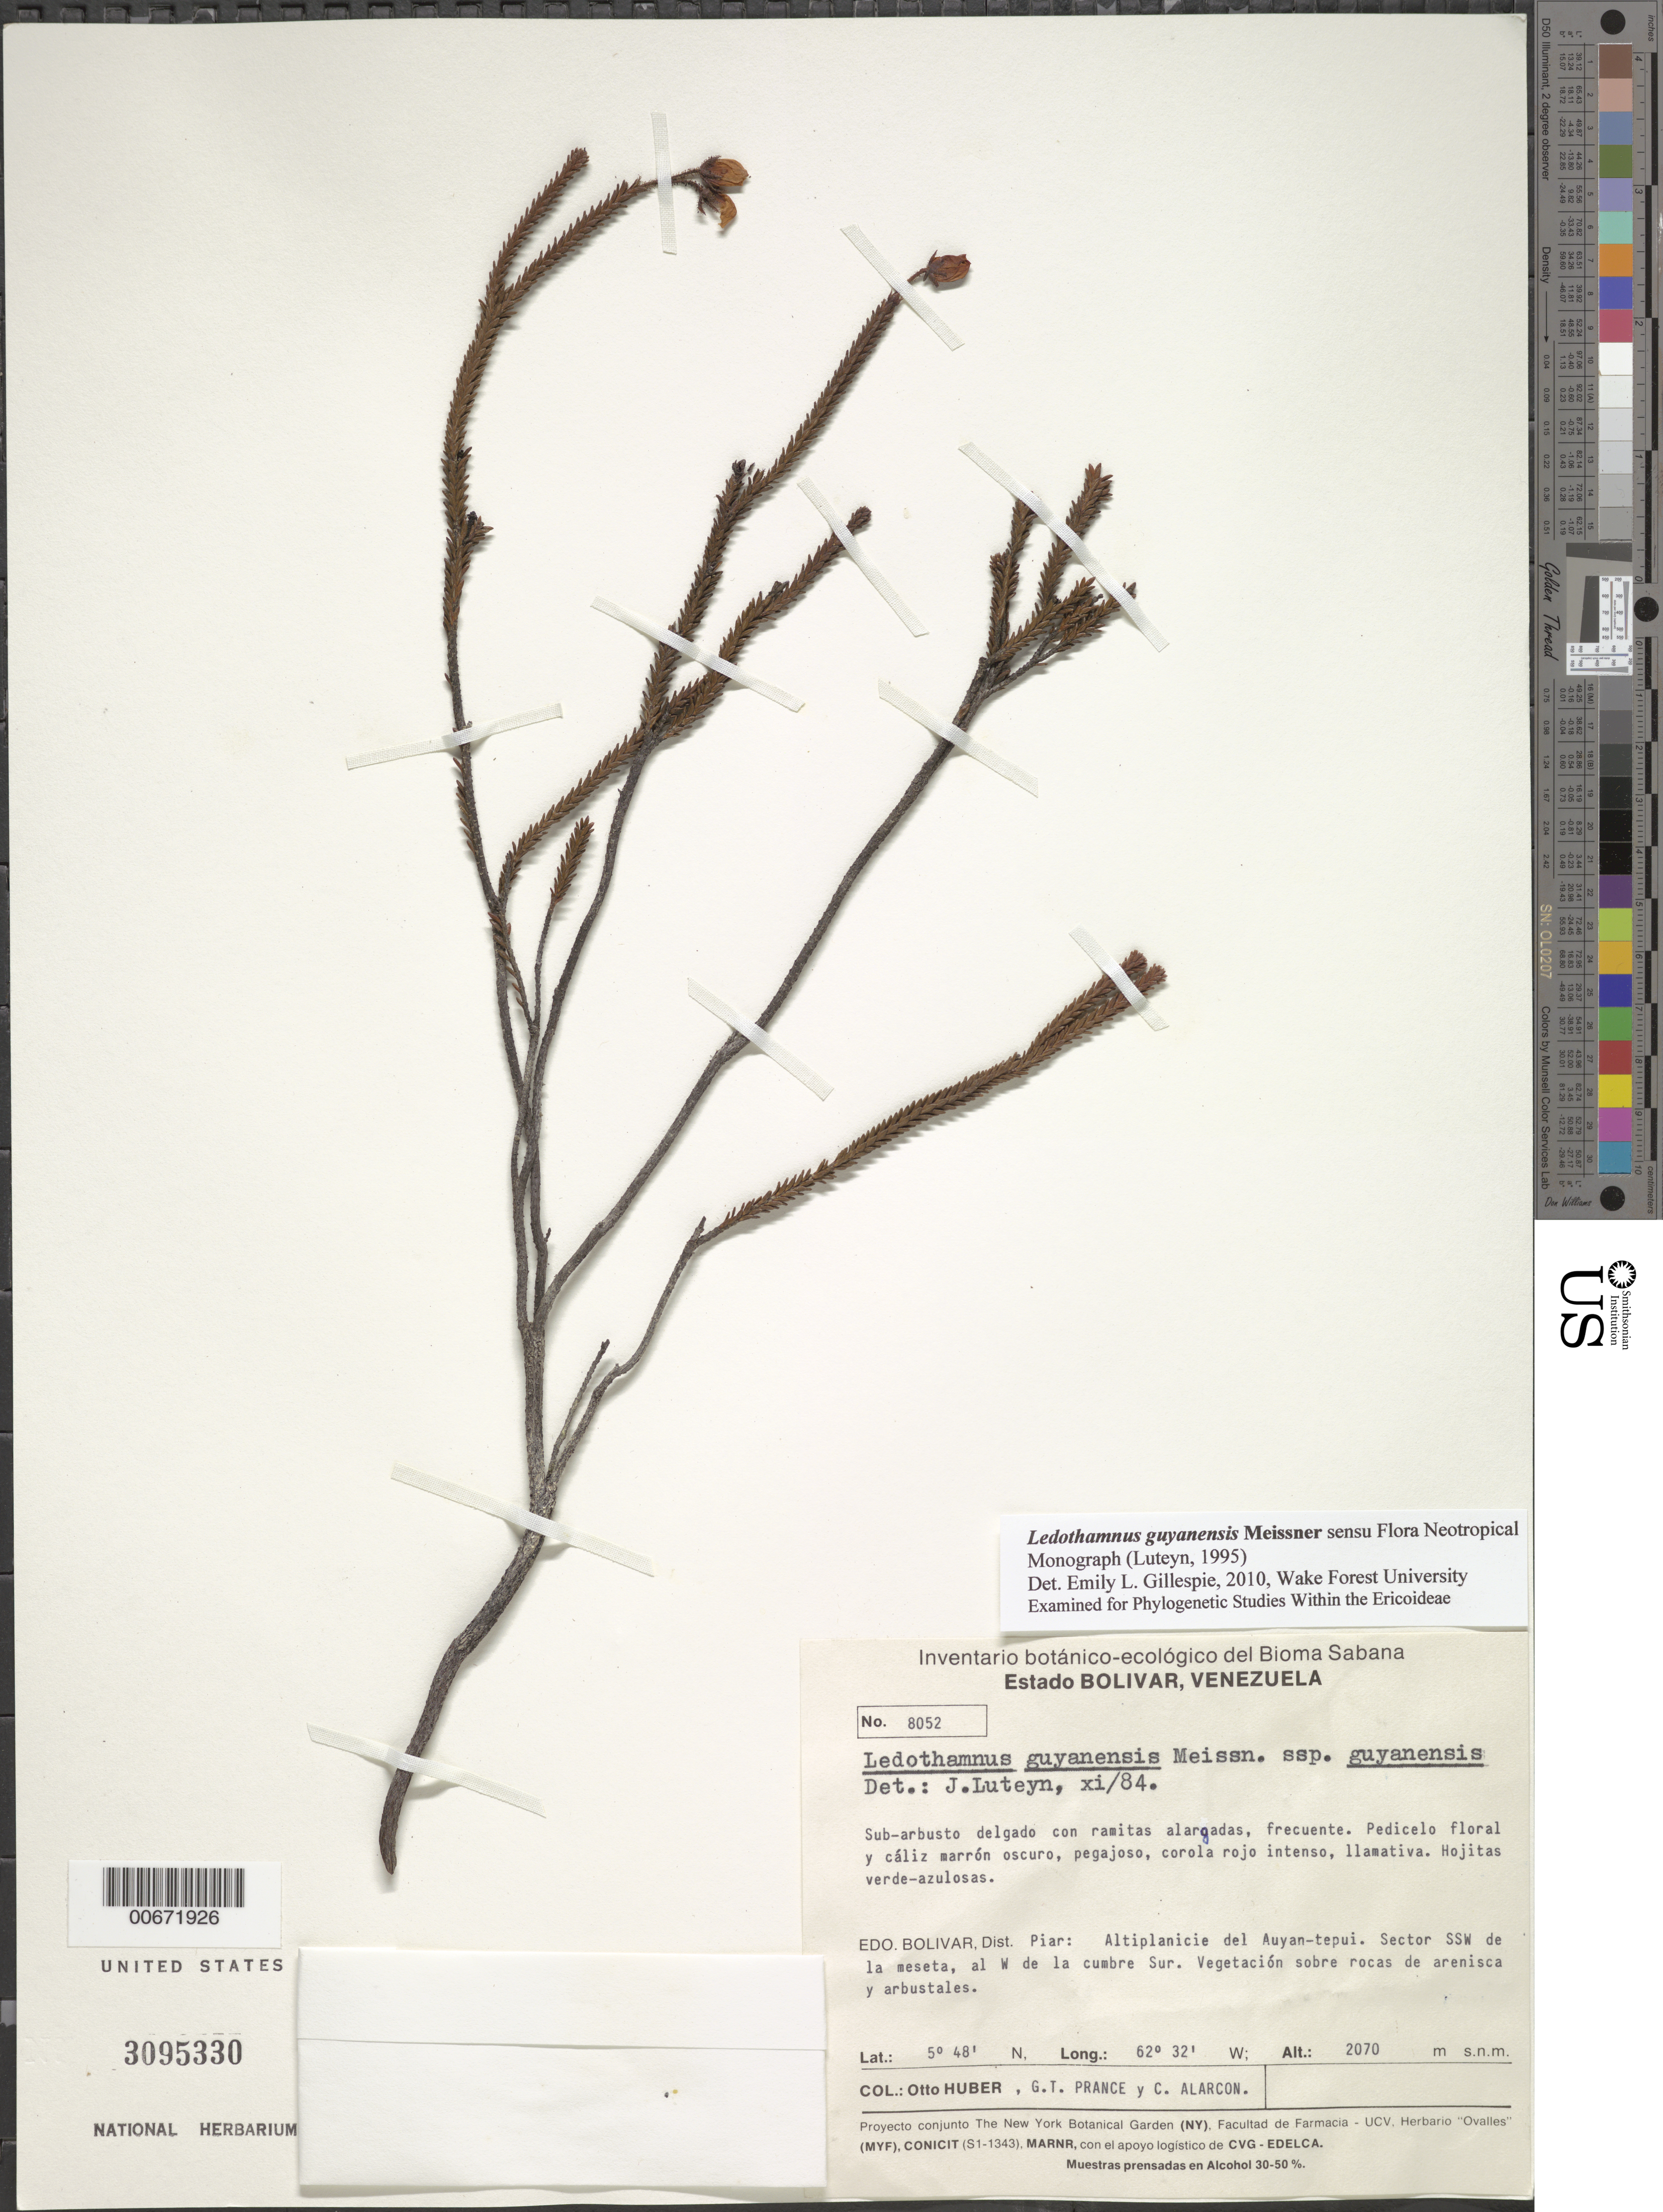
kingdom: Plantae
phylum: Tracheophyta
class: Magnoliopsida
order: Ericales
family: Ericaceae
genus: Ledothamnus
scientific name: Ledothamnus guyanensis subsp. guyanensis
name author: Meisn.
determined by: Luteyn, J. L.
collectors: O. Huber, G. T. Prance & C. Alarcon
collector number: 8052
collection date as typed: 26-Aug-83 or 27-Aug-83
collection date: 1983-08-26 or 1983-08-27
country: Venezuela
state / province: Bolívar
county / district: Piar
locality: Auyan-tepuí, sect. SSW de la meseta, al W de la cumbre sur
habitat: Vegetación sobre roca de arenisca y arbustales.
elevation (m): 2070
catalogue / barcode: US 3095330